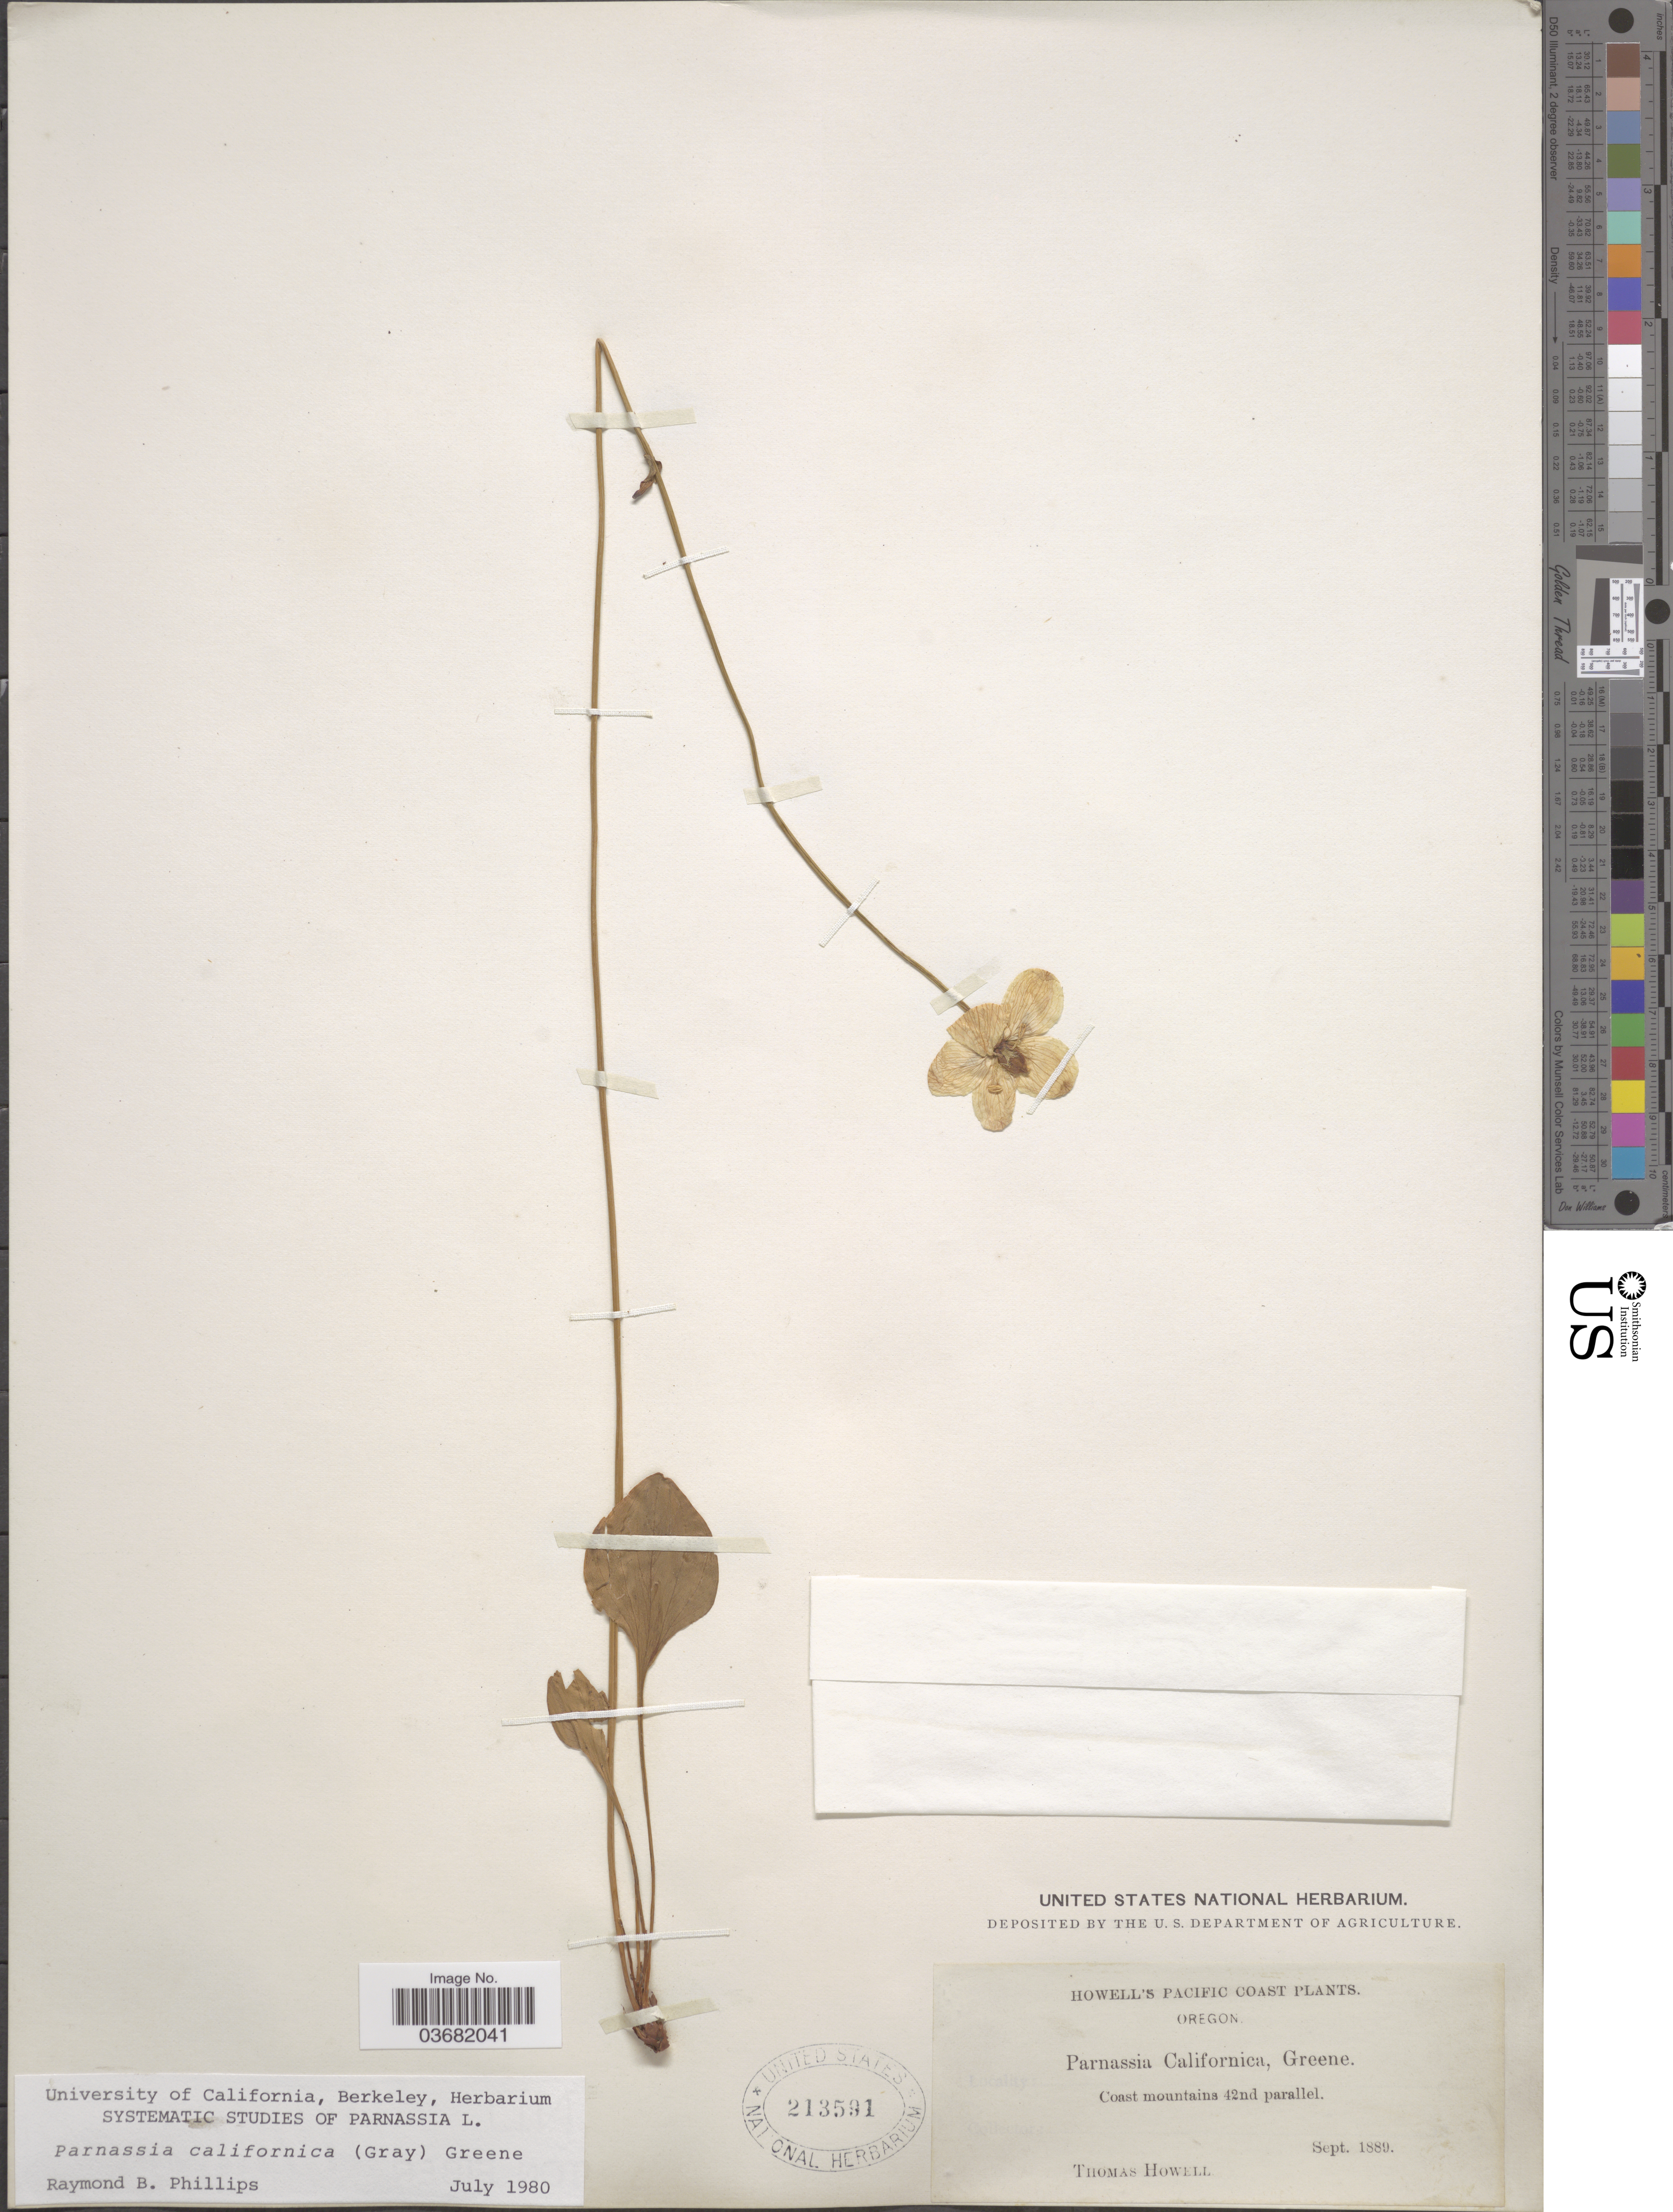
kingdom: Plantae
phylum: Tracheophyta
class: Magnoliopsida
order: Celastrales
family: Parnassiaceae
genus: Parnassia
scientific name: Parnassia californica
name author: (A. Gray) Greene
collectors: T. Howell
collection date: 1889-09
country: United States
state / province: Oregon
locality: Pacific Coast. Coast mountains 42nd parallel.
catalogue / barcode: US 213591